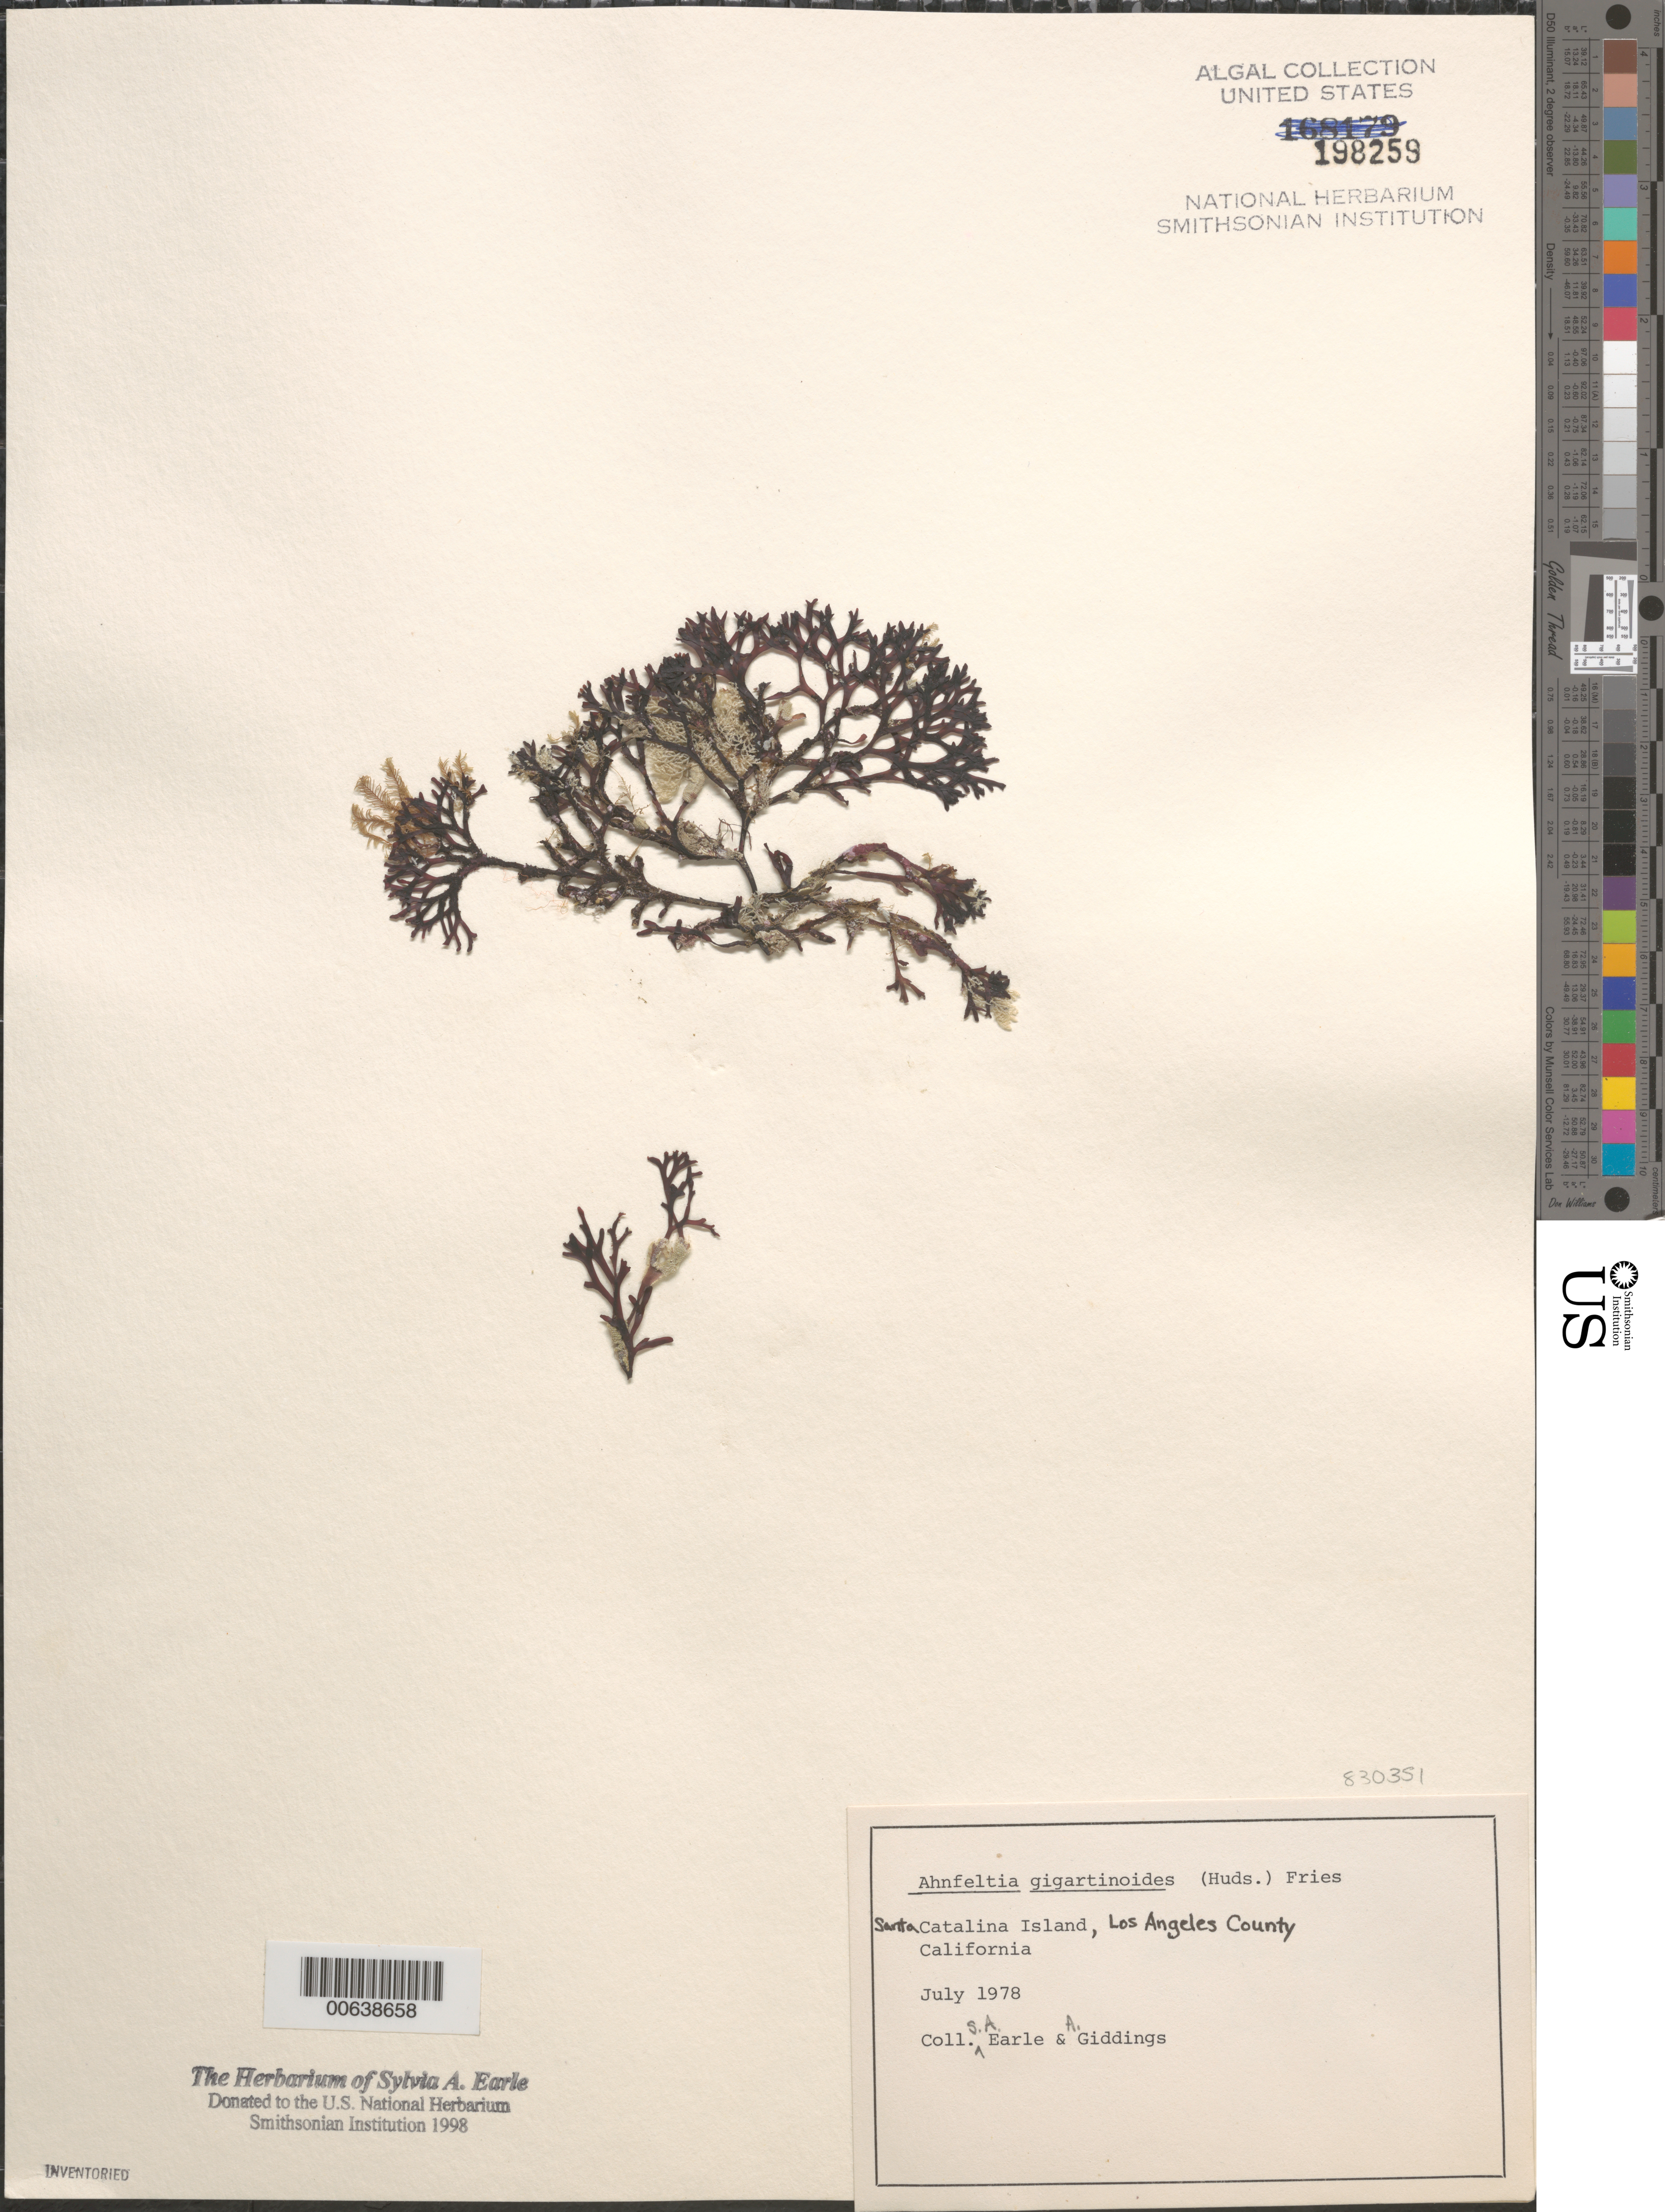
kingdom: Plantae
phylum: Rhodophyta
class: Florideophyceae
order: Ahnfeltiales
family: Ahnfeltiaceae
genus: Ahnfeltia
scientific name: Ahnfeltia gigartinoides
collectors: S. A. Earle & A. Giddings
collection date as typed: Jul 1978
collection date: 1978-07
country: United States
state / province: California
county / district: Los Angeles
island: Santa Catalina Island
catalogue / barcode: US 198259